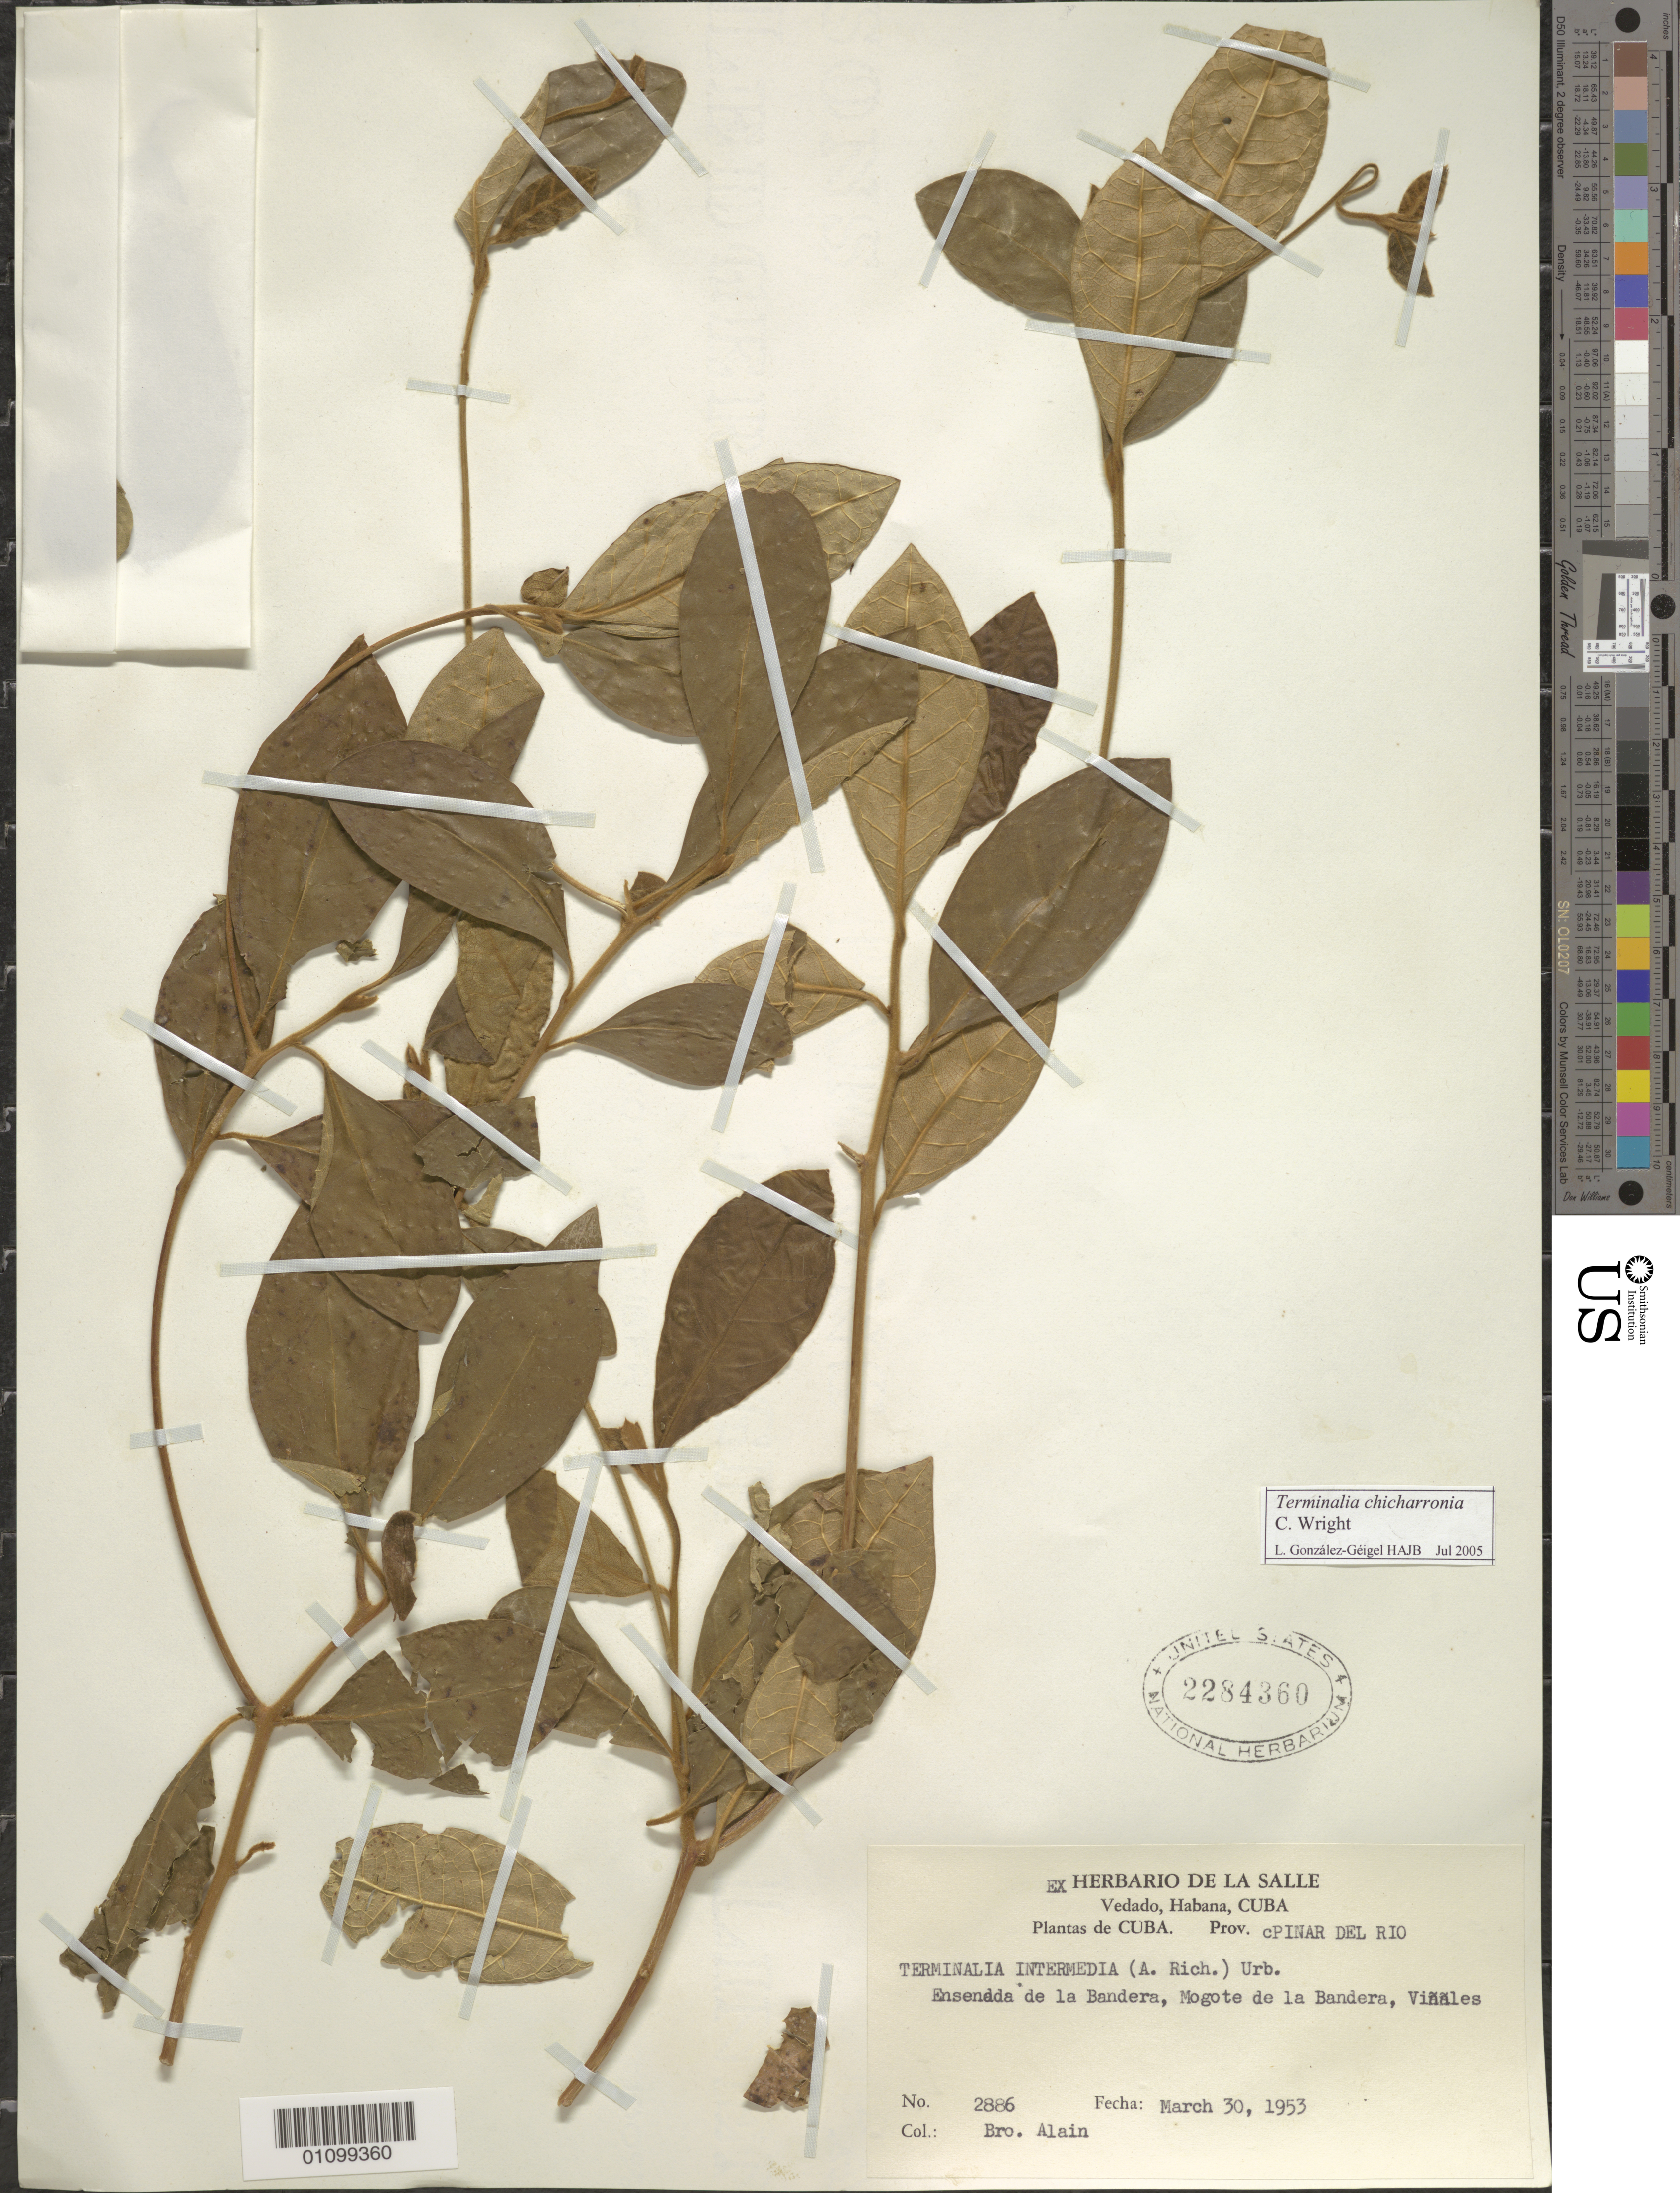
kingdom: Plantae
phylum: Tracheophyta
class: Magnoliopsida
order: Myrtales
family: Combretaceae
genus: Terminalia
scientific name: Terminalia chicharronia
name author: Wright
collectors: A. H. Liogier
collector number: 2886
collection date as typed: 30 Mar 1953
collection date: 1953-03-30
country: Cuba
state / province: Pinar del Rio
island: Cuba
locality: Ensendda de la Bandera, Mogote de la Bandera, Vinales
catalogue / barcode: US 2284360